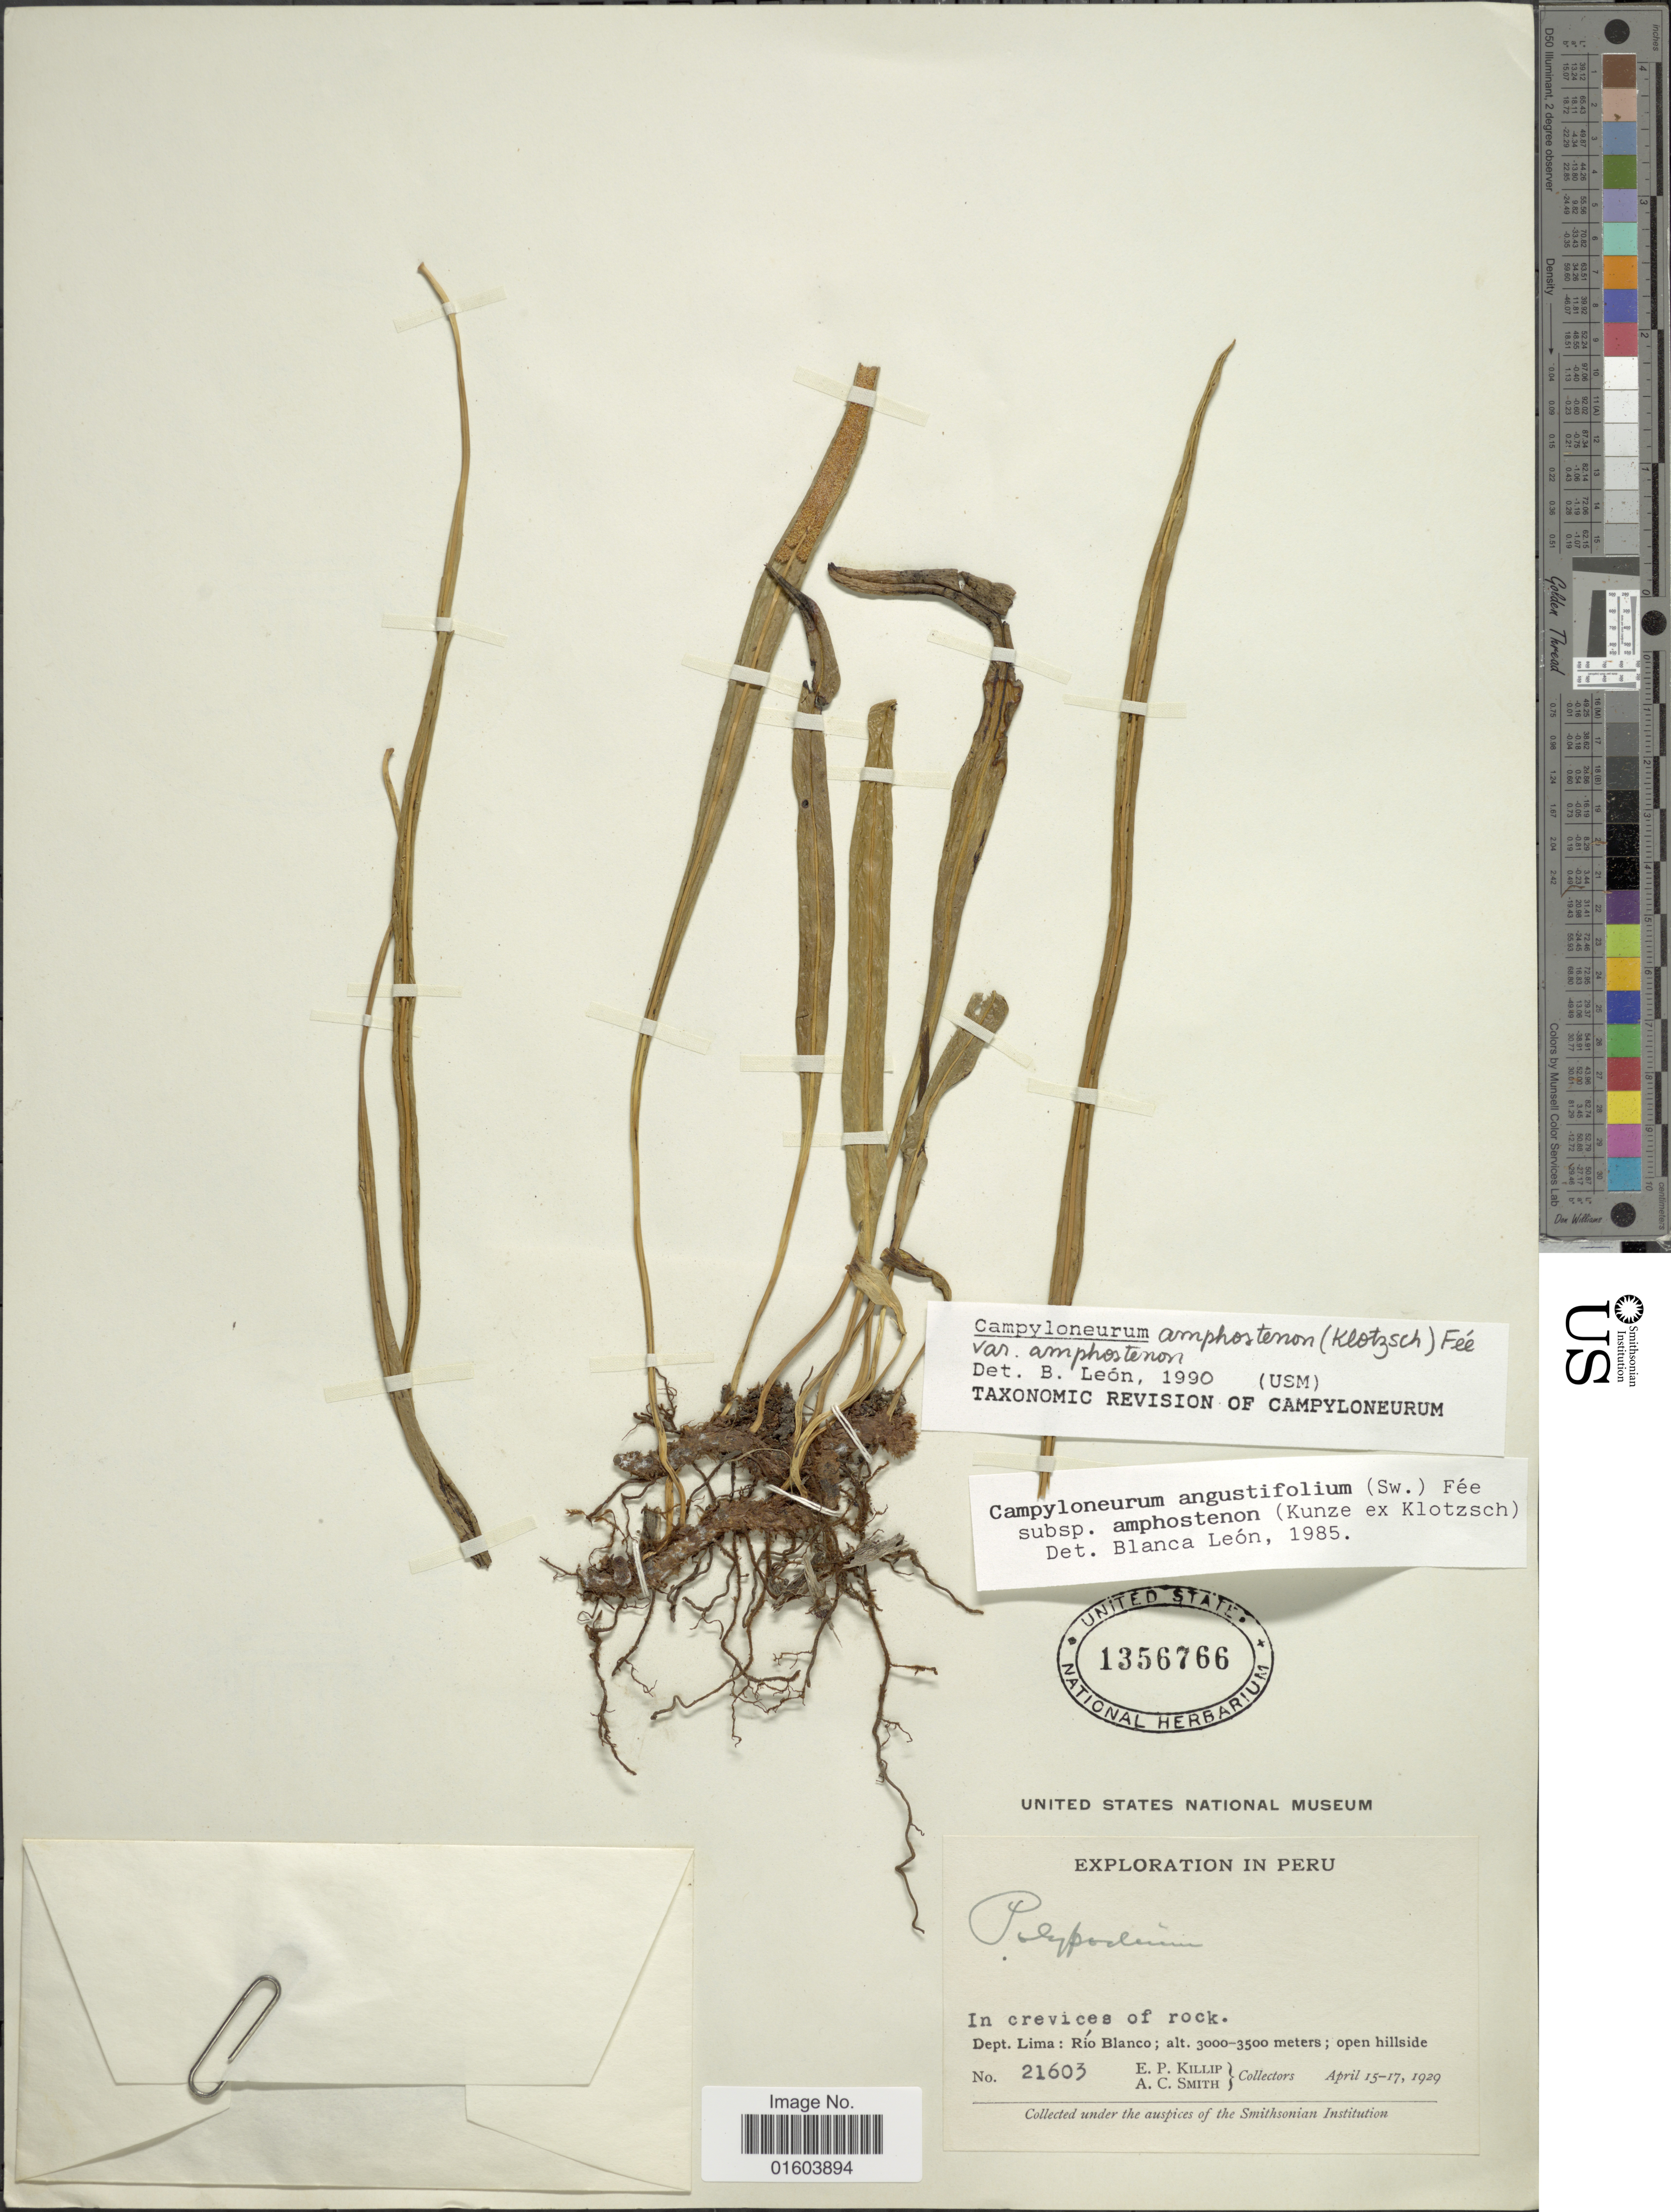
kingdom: Plantae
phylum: Tracheophyta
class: Polypodiopsida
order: Polypodiales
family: Polypodiaceae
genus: Campyloneurum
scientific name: Campyloneurum amphostenon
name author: (Kunze ex Klotzsch) Fée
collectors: E. P. Killip & A. C. Smith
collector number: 21603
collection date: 1929-04-15/1929-04-17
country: Peru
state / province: Lima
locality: Peru, Dept. Lima: Rio Rio Blanco.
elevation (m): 3000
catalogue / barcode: US 1356766